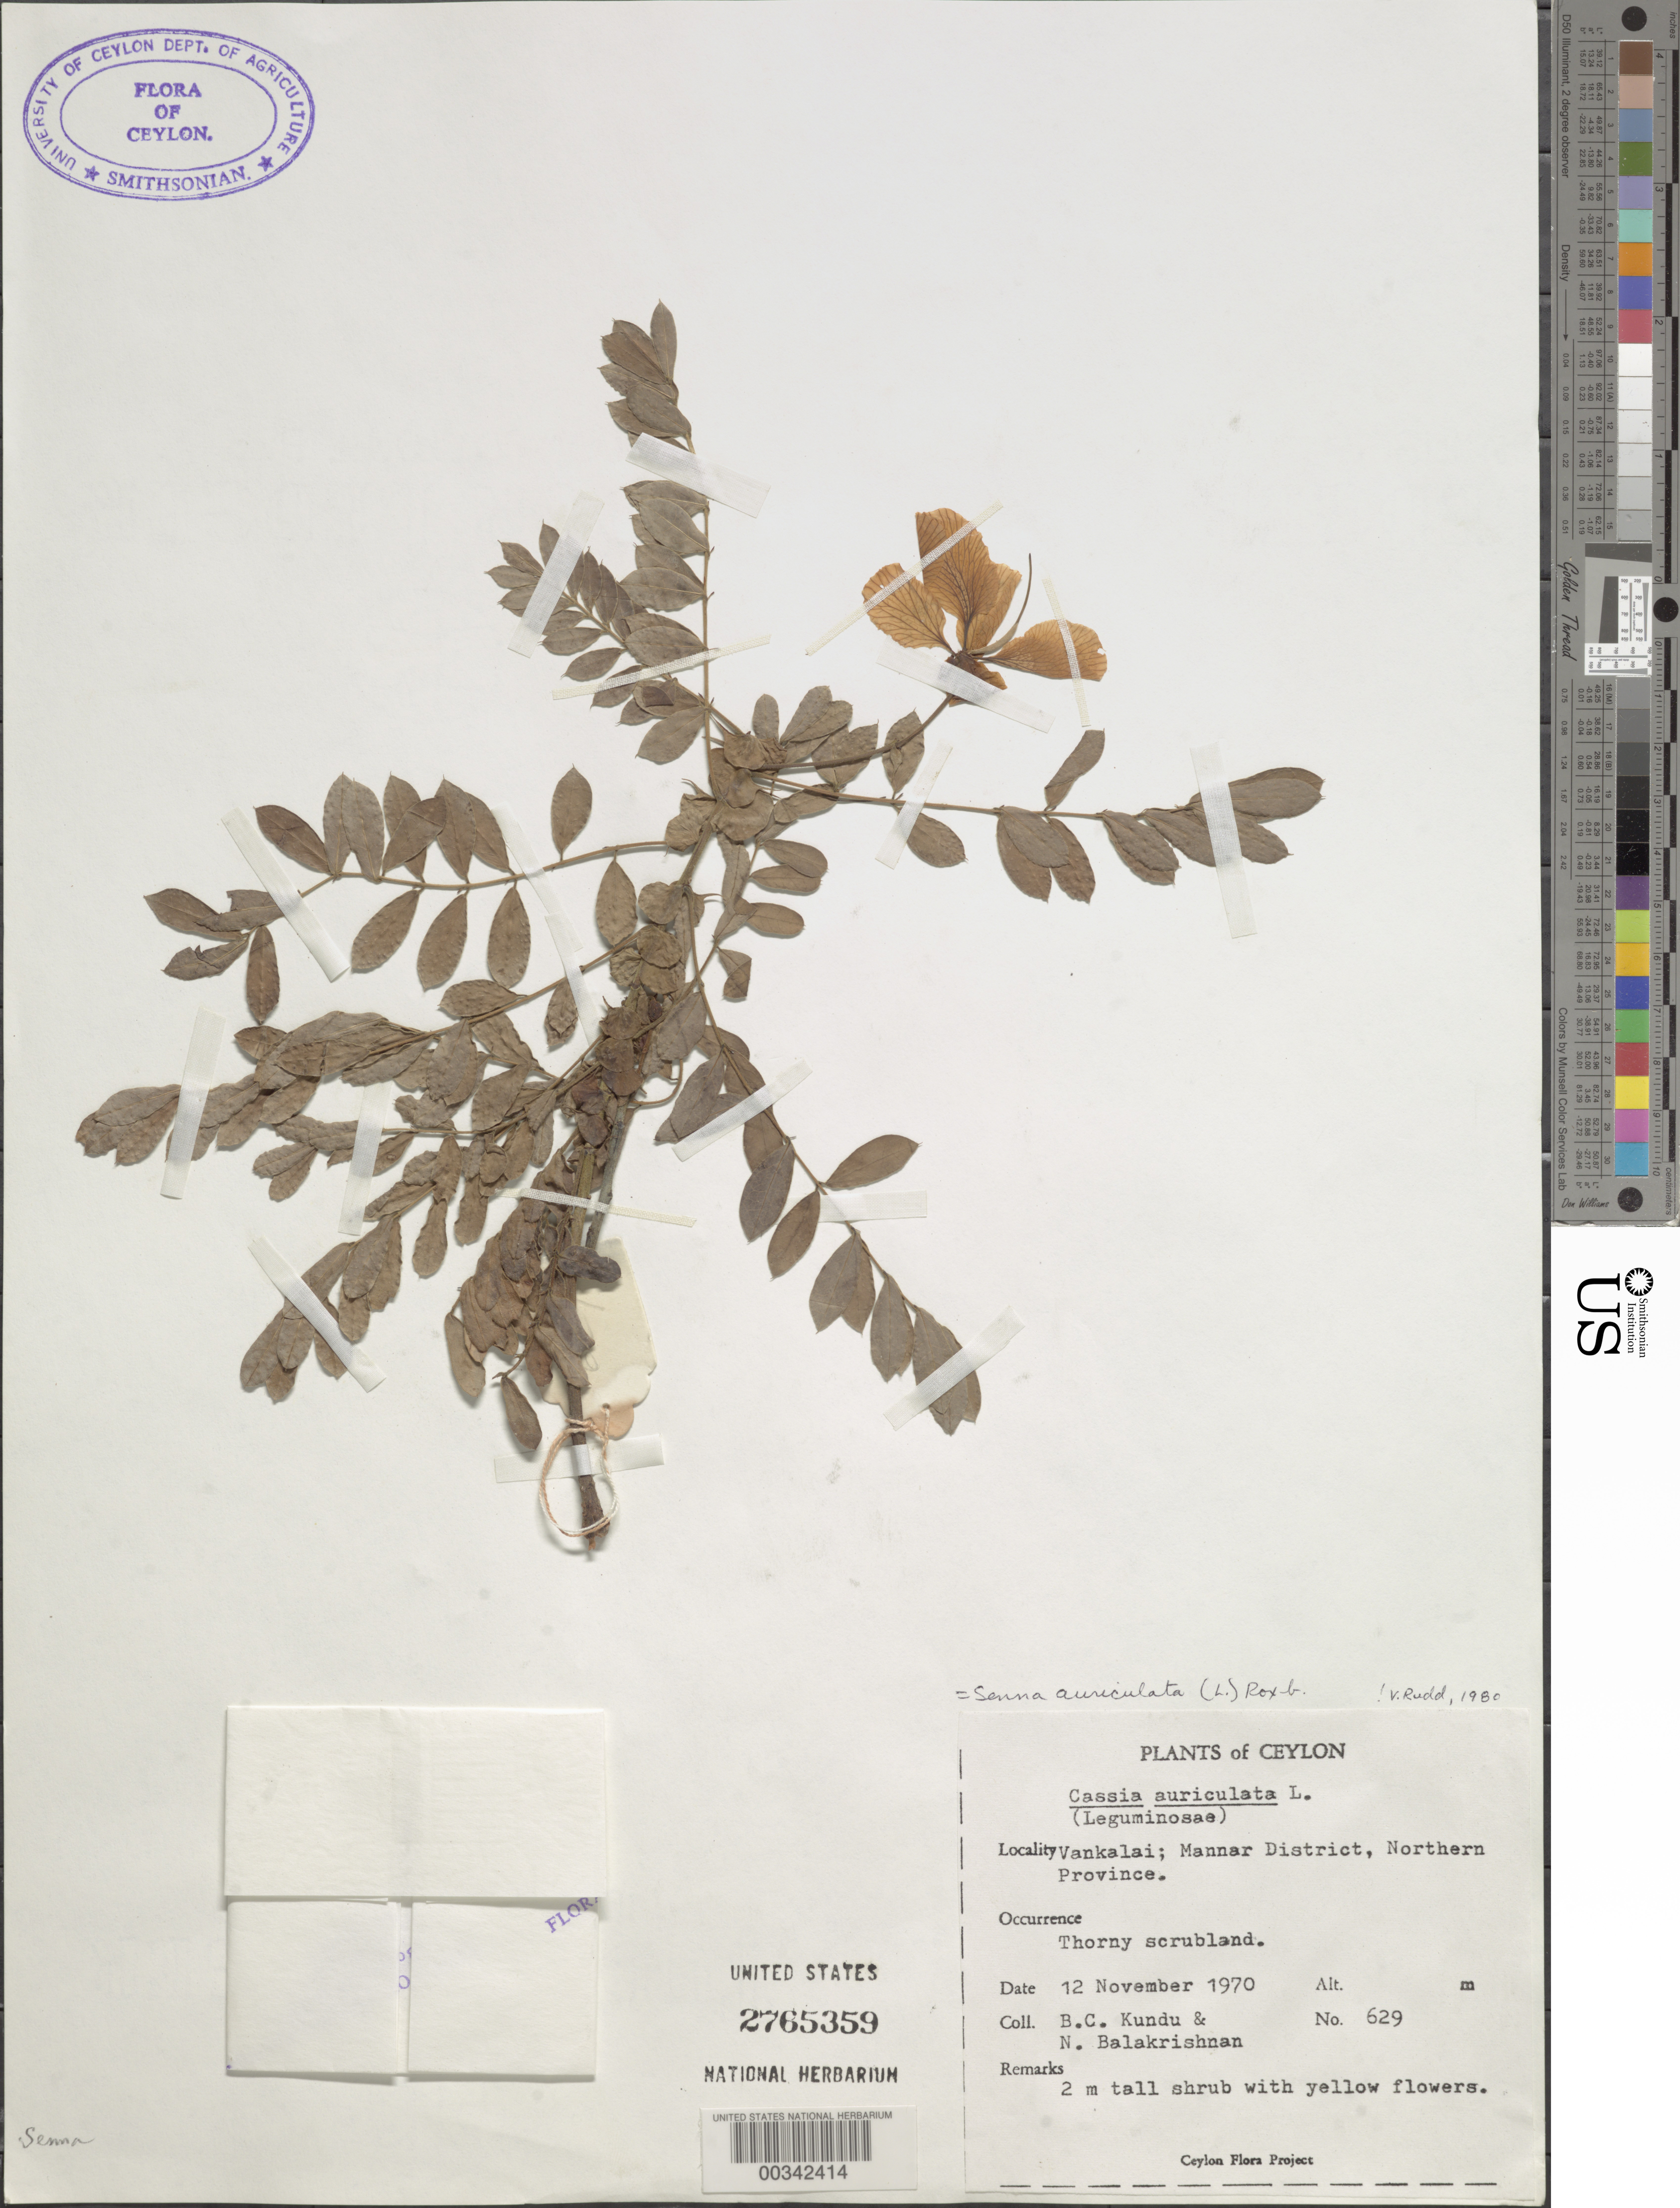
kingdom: Plantae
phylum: Tracheophyta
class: Magnoliopsida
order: Fabales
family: Fabaceae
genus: Senna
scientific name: Senna auriculata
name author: (L.) Roxb.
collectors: B. C. Kundu & N. Balakrishnan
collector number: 629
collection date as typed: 12 Nov 1970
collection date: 1970-11-12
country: Sri Lanka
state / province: Northern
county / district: Mannar Dist.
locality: Vankalai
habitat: Thorny scrubland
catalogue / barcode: US 2765359